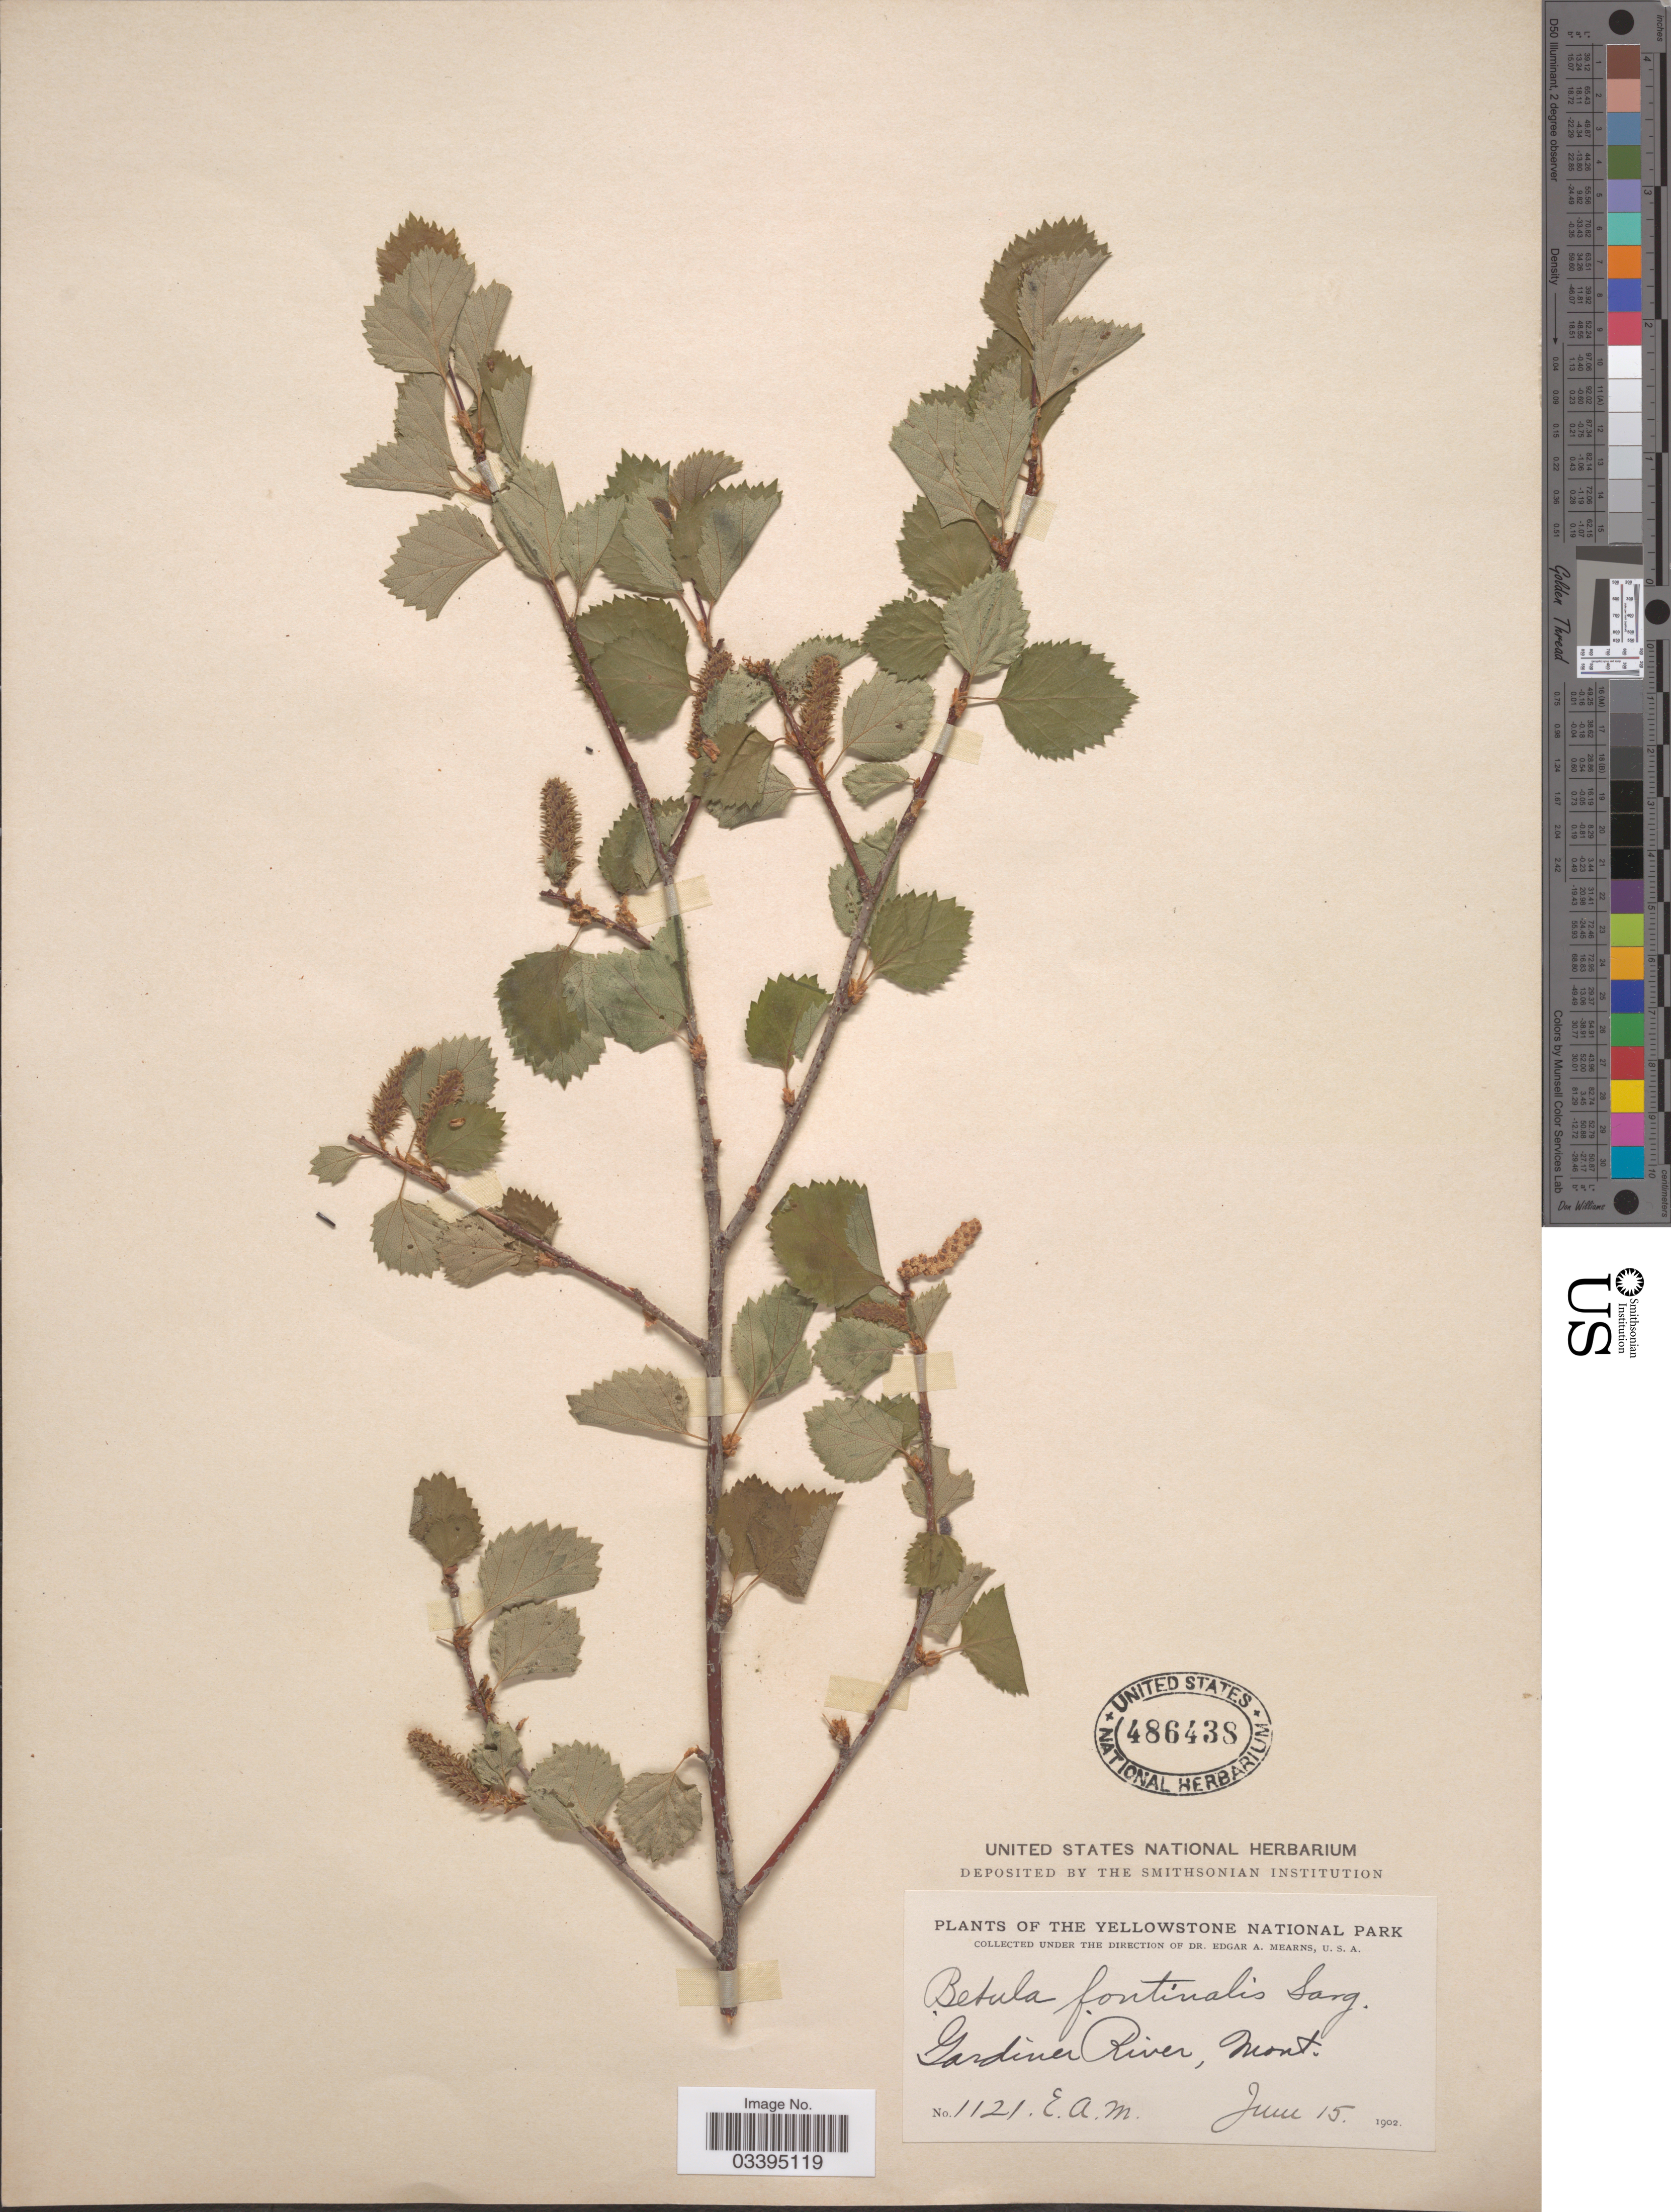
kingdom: Plantae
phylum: Tracheophyta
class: Magnoliopsida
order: Fagales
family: Betulaceae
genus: Betula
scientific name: Betula fontinalis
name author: Sarg.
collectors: E. A. Mearns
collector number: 1121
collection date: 1902-06-15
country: United States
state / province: Montana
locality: Yellowstone National Park. Gardiner River.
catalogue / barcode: US 486438